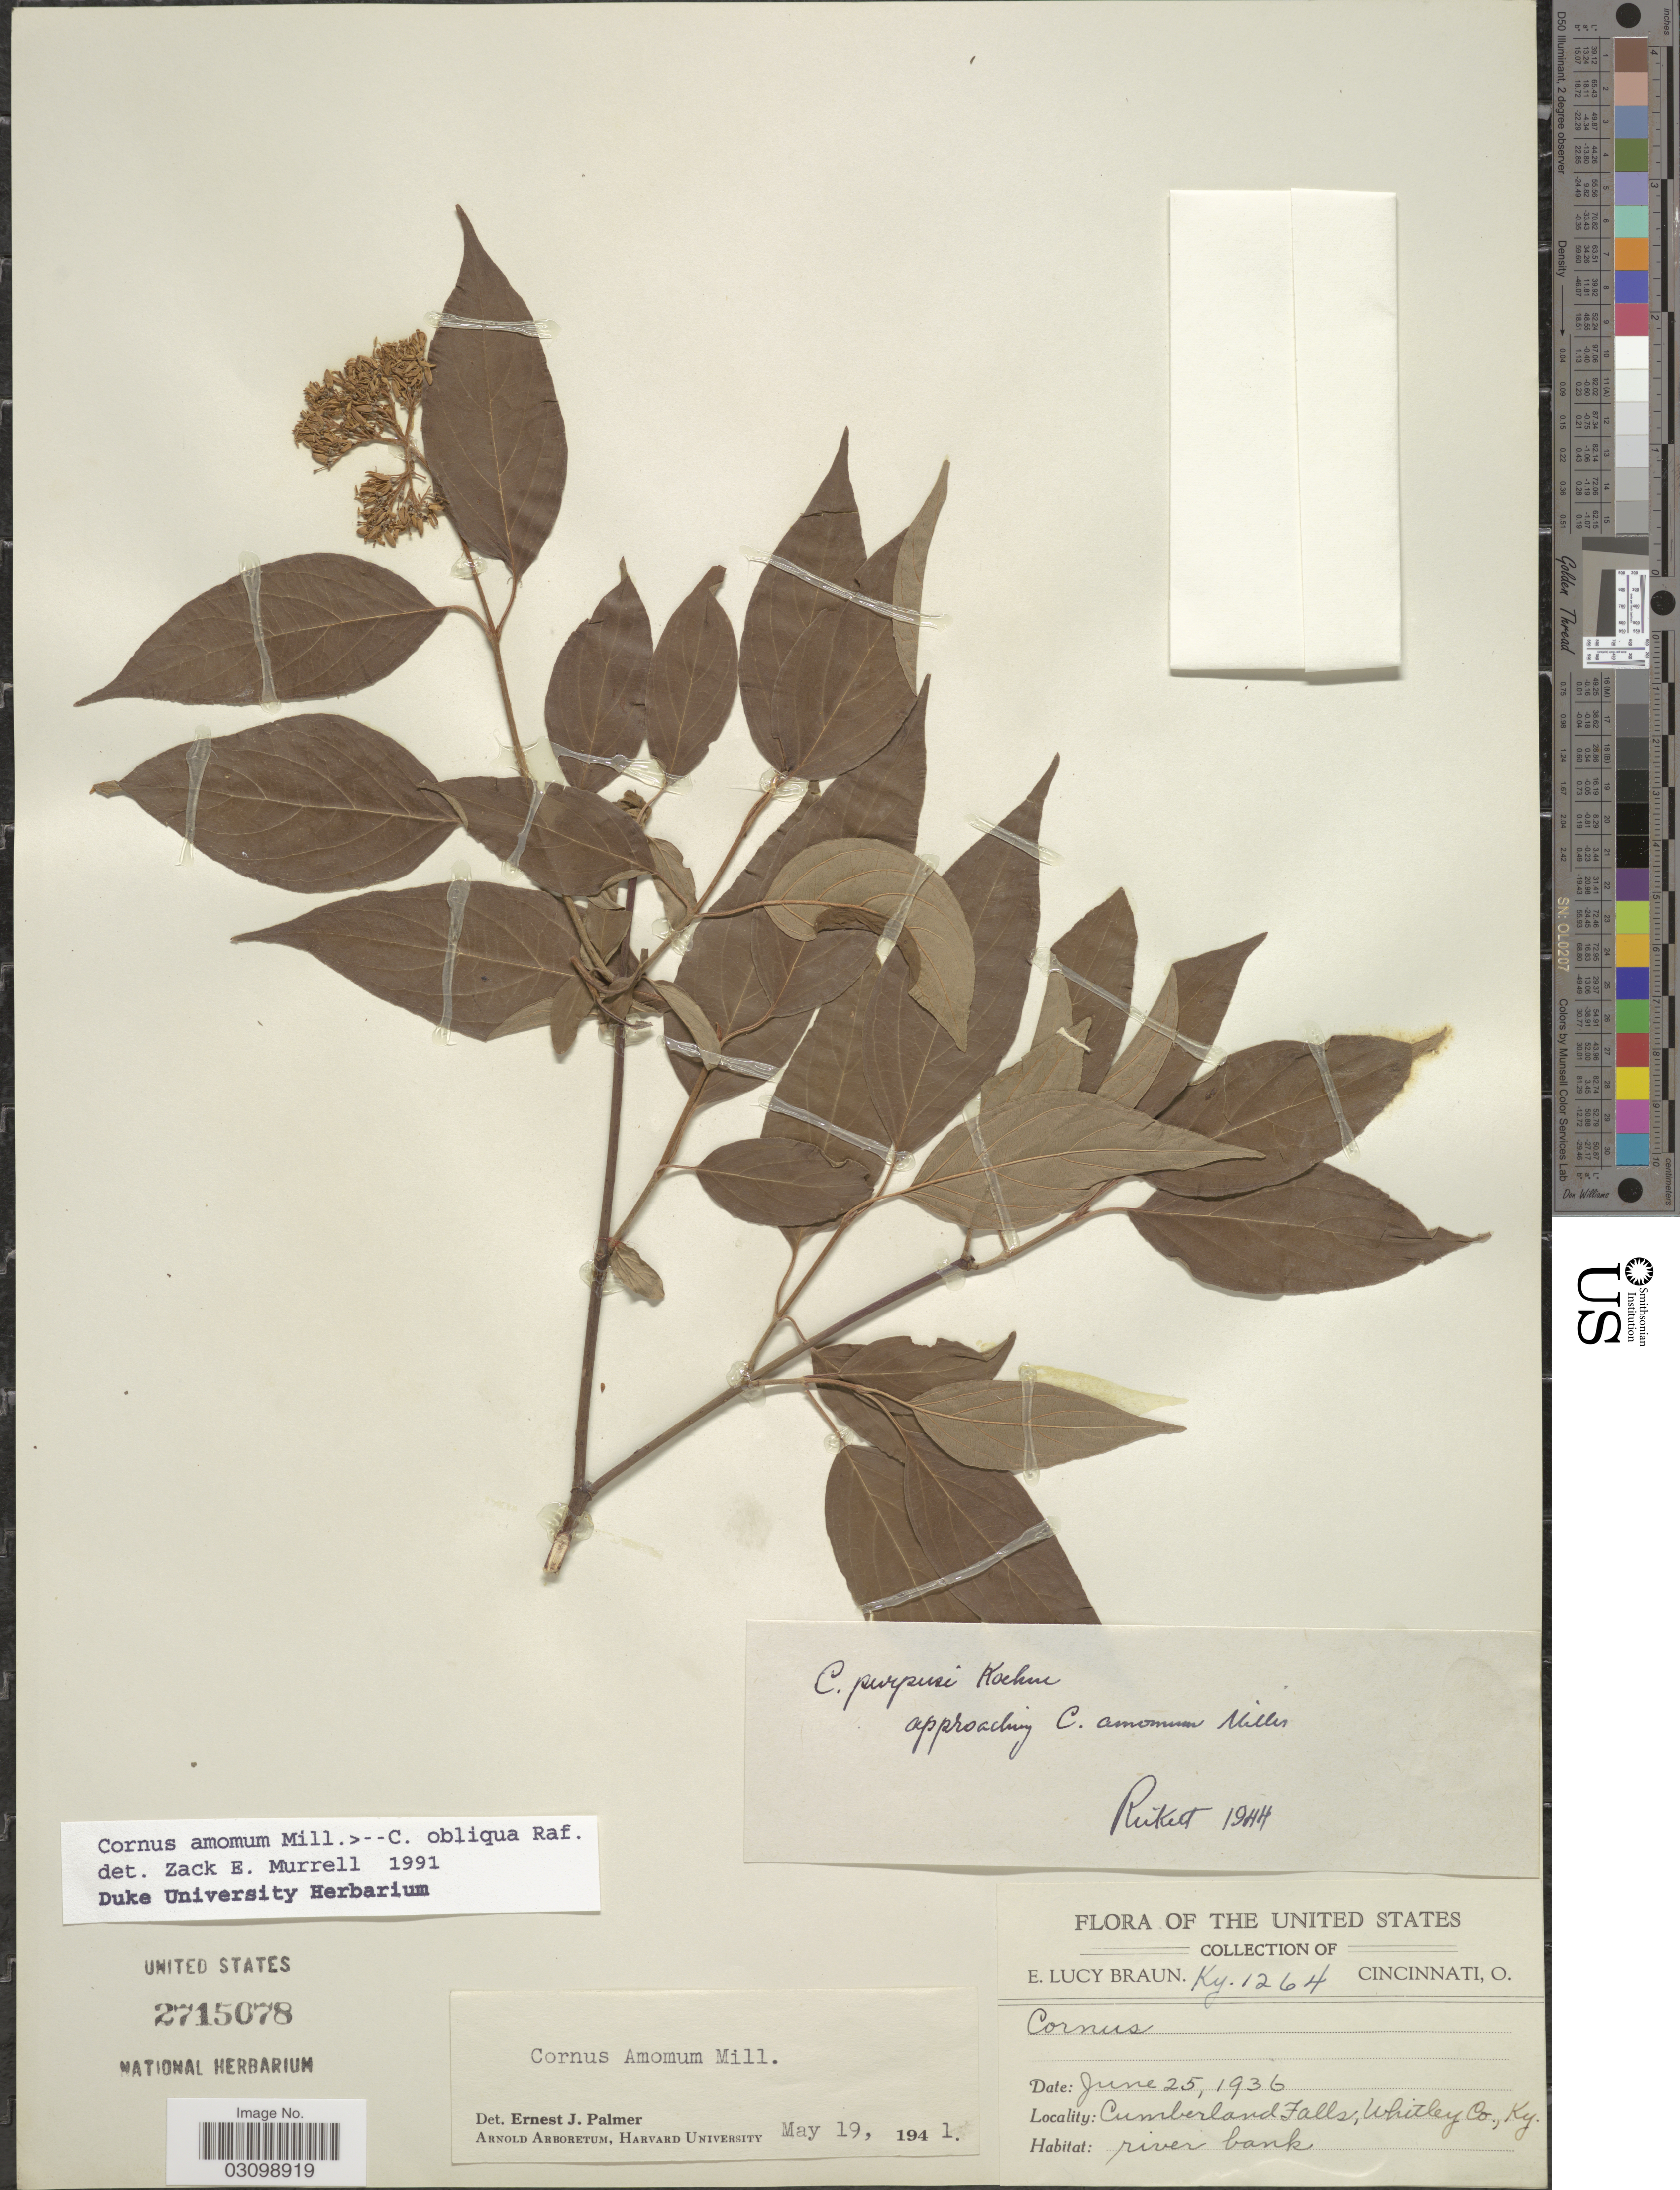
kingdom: Plantae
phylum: Tracheophyta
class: Magnoliopsida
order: Cornales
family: Cornaceae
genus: Cornus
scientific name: Cornus amomum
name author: Mill.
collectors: E. L. Braun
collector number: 1264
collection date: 1936-06-25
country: United States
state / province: Kentucky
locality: Cumberland Falls, Whitley Co.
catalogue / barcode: US 2715078